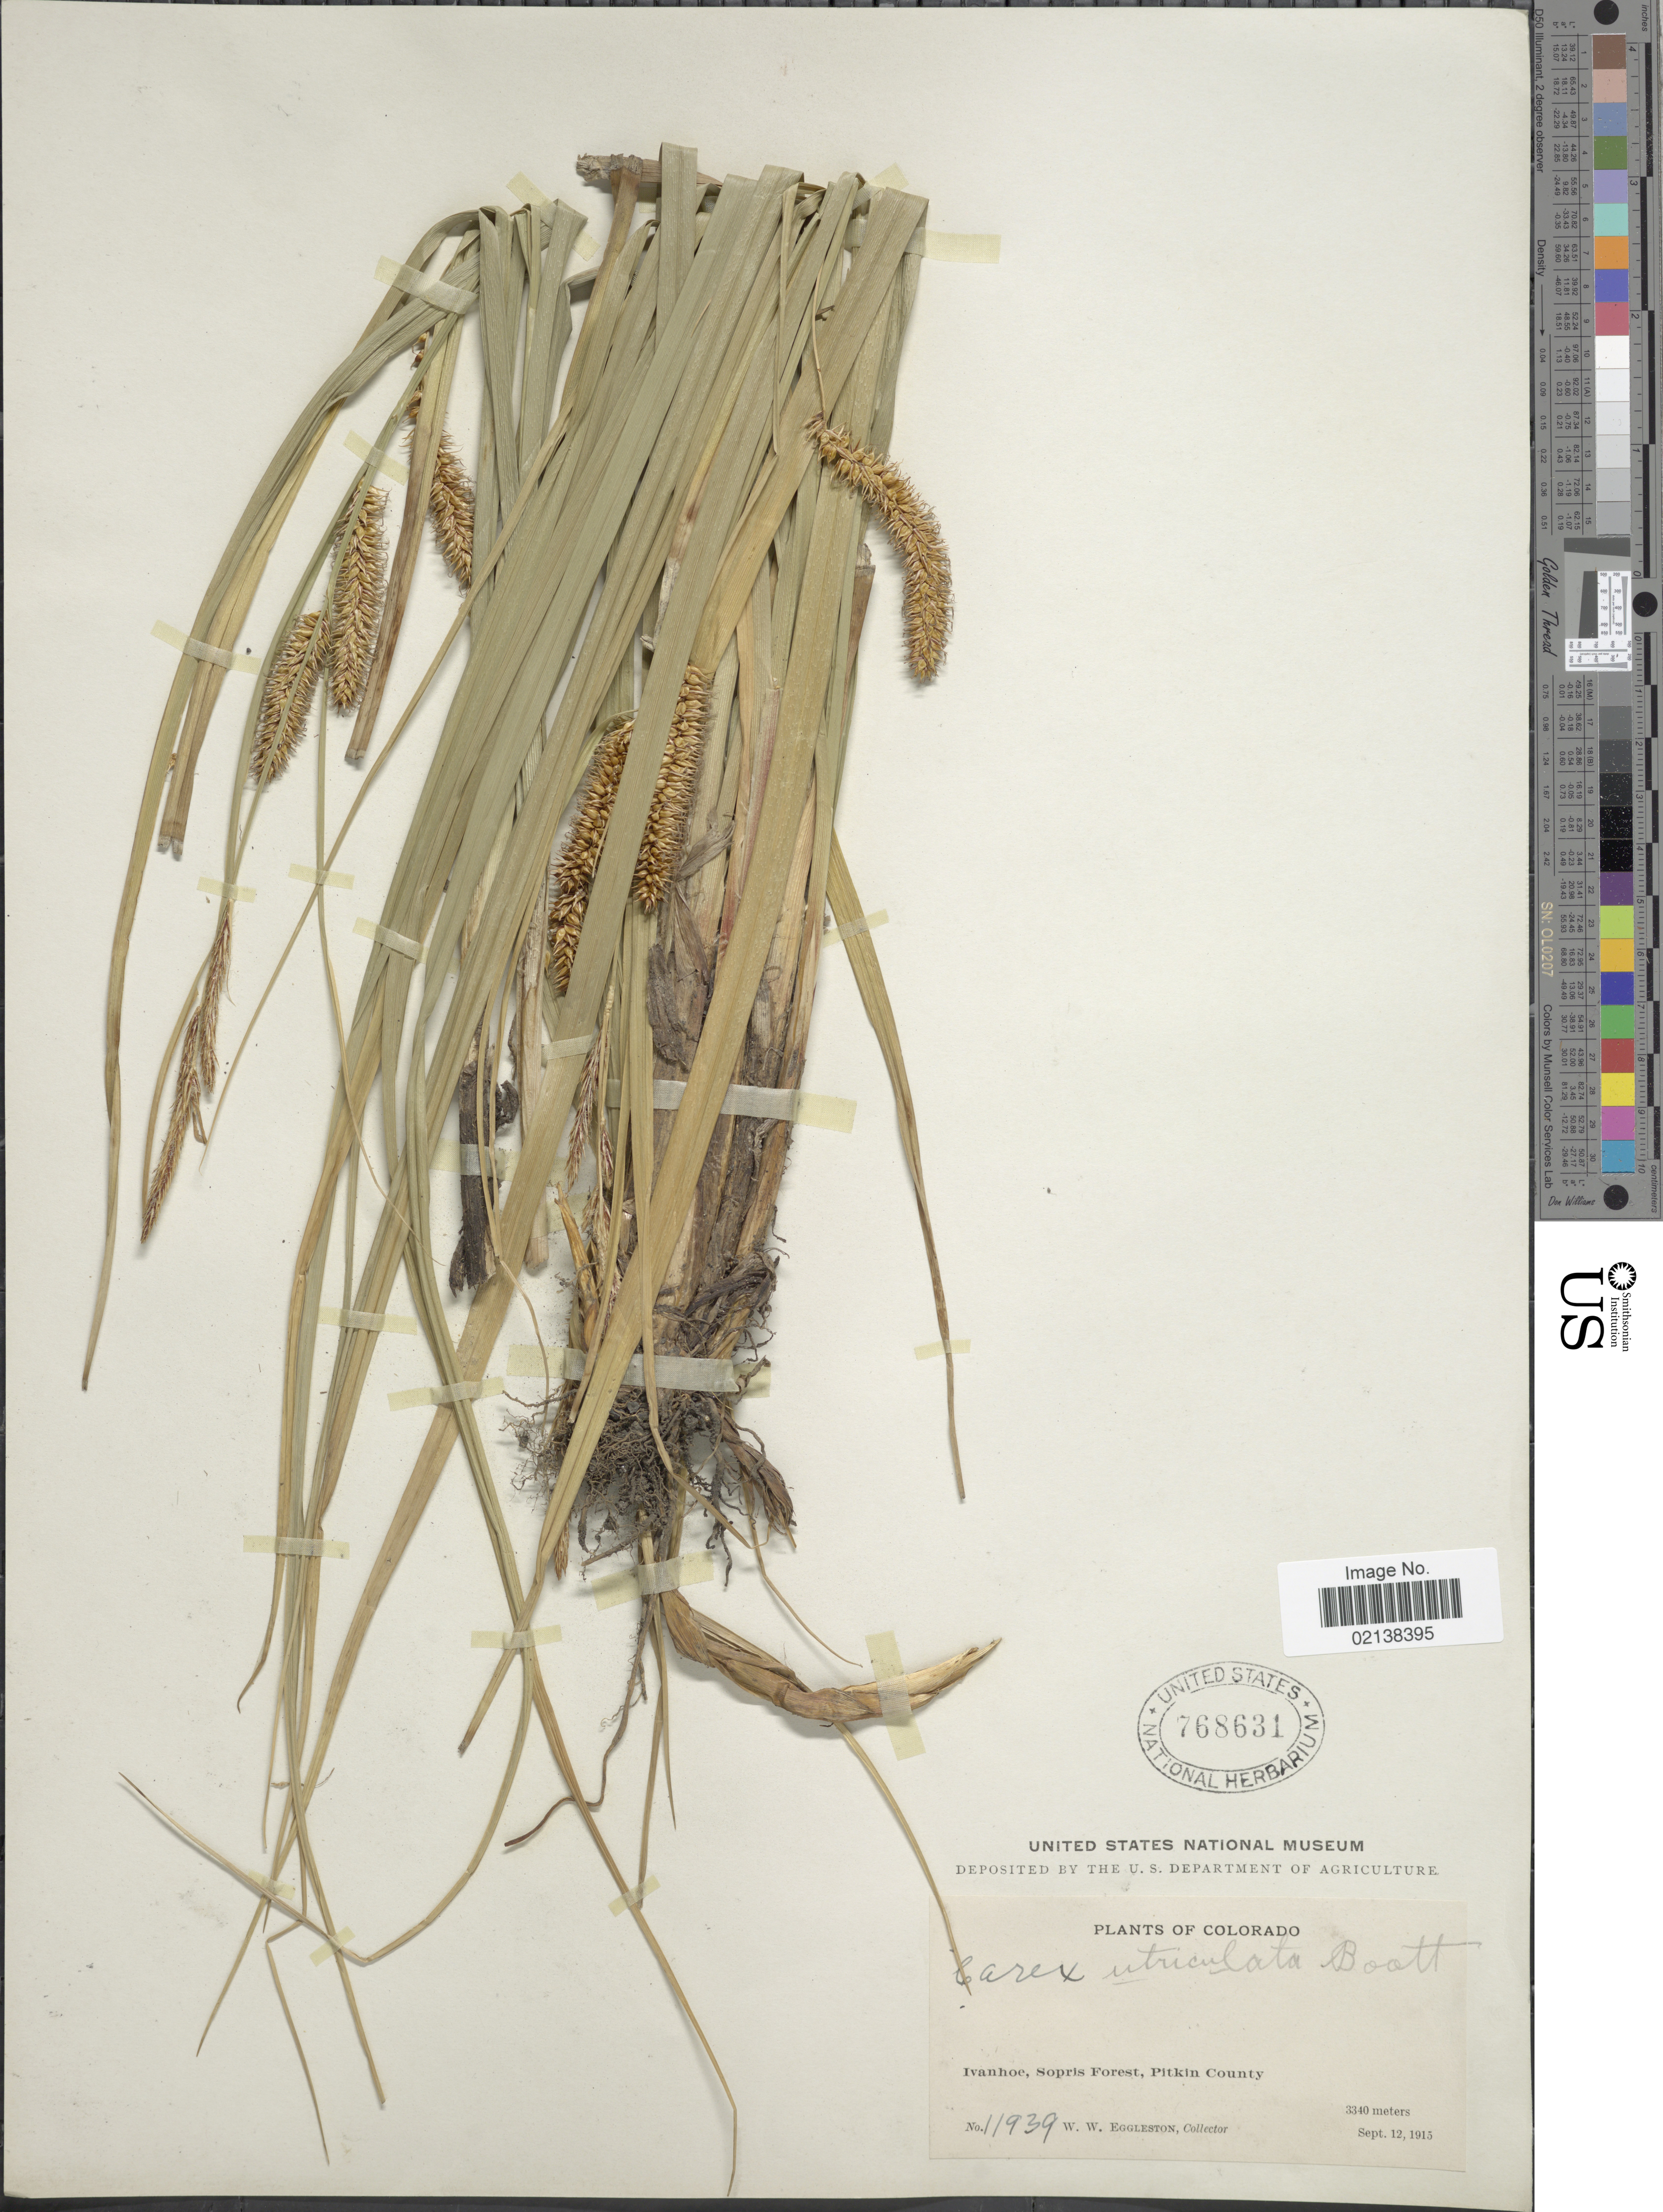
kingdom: Plantae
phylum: Tracheophyta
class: Liliopsida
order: Poales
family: Cyperaceae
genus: Carex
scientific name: Carex utriculata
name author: Boott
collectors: W. W. Eggleston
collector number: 11939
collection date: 1915-09-12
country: United States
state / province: Colorado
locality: Ivanhoe, Sopris Forest, Pitkin County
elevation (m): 3340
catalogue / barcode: US 768631